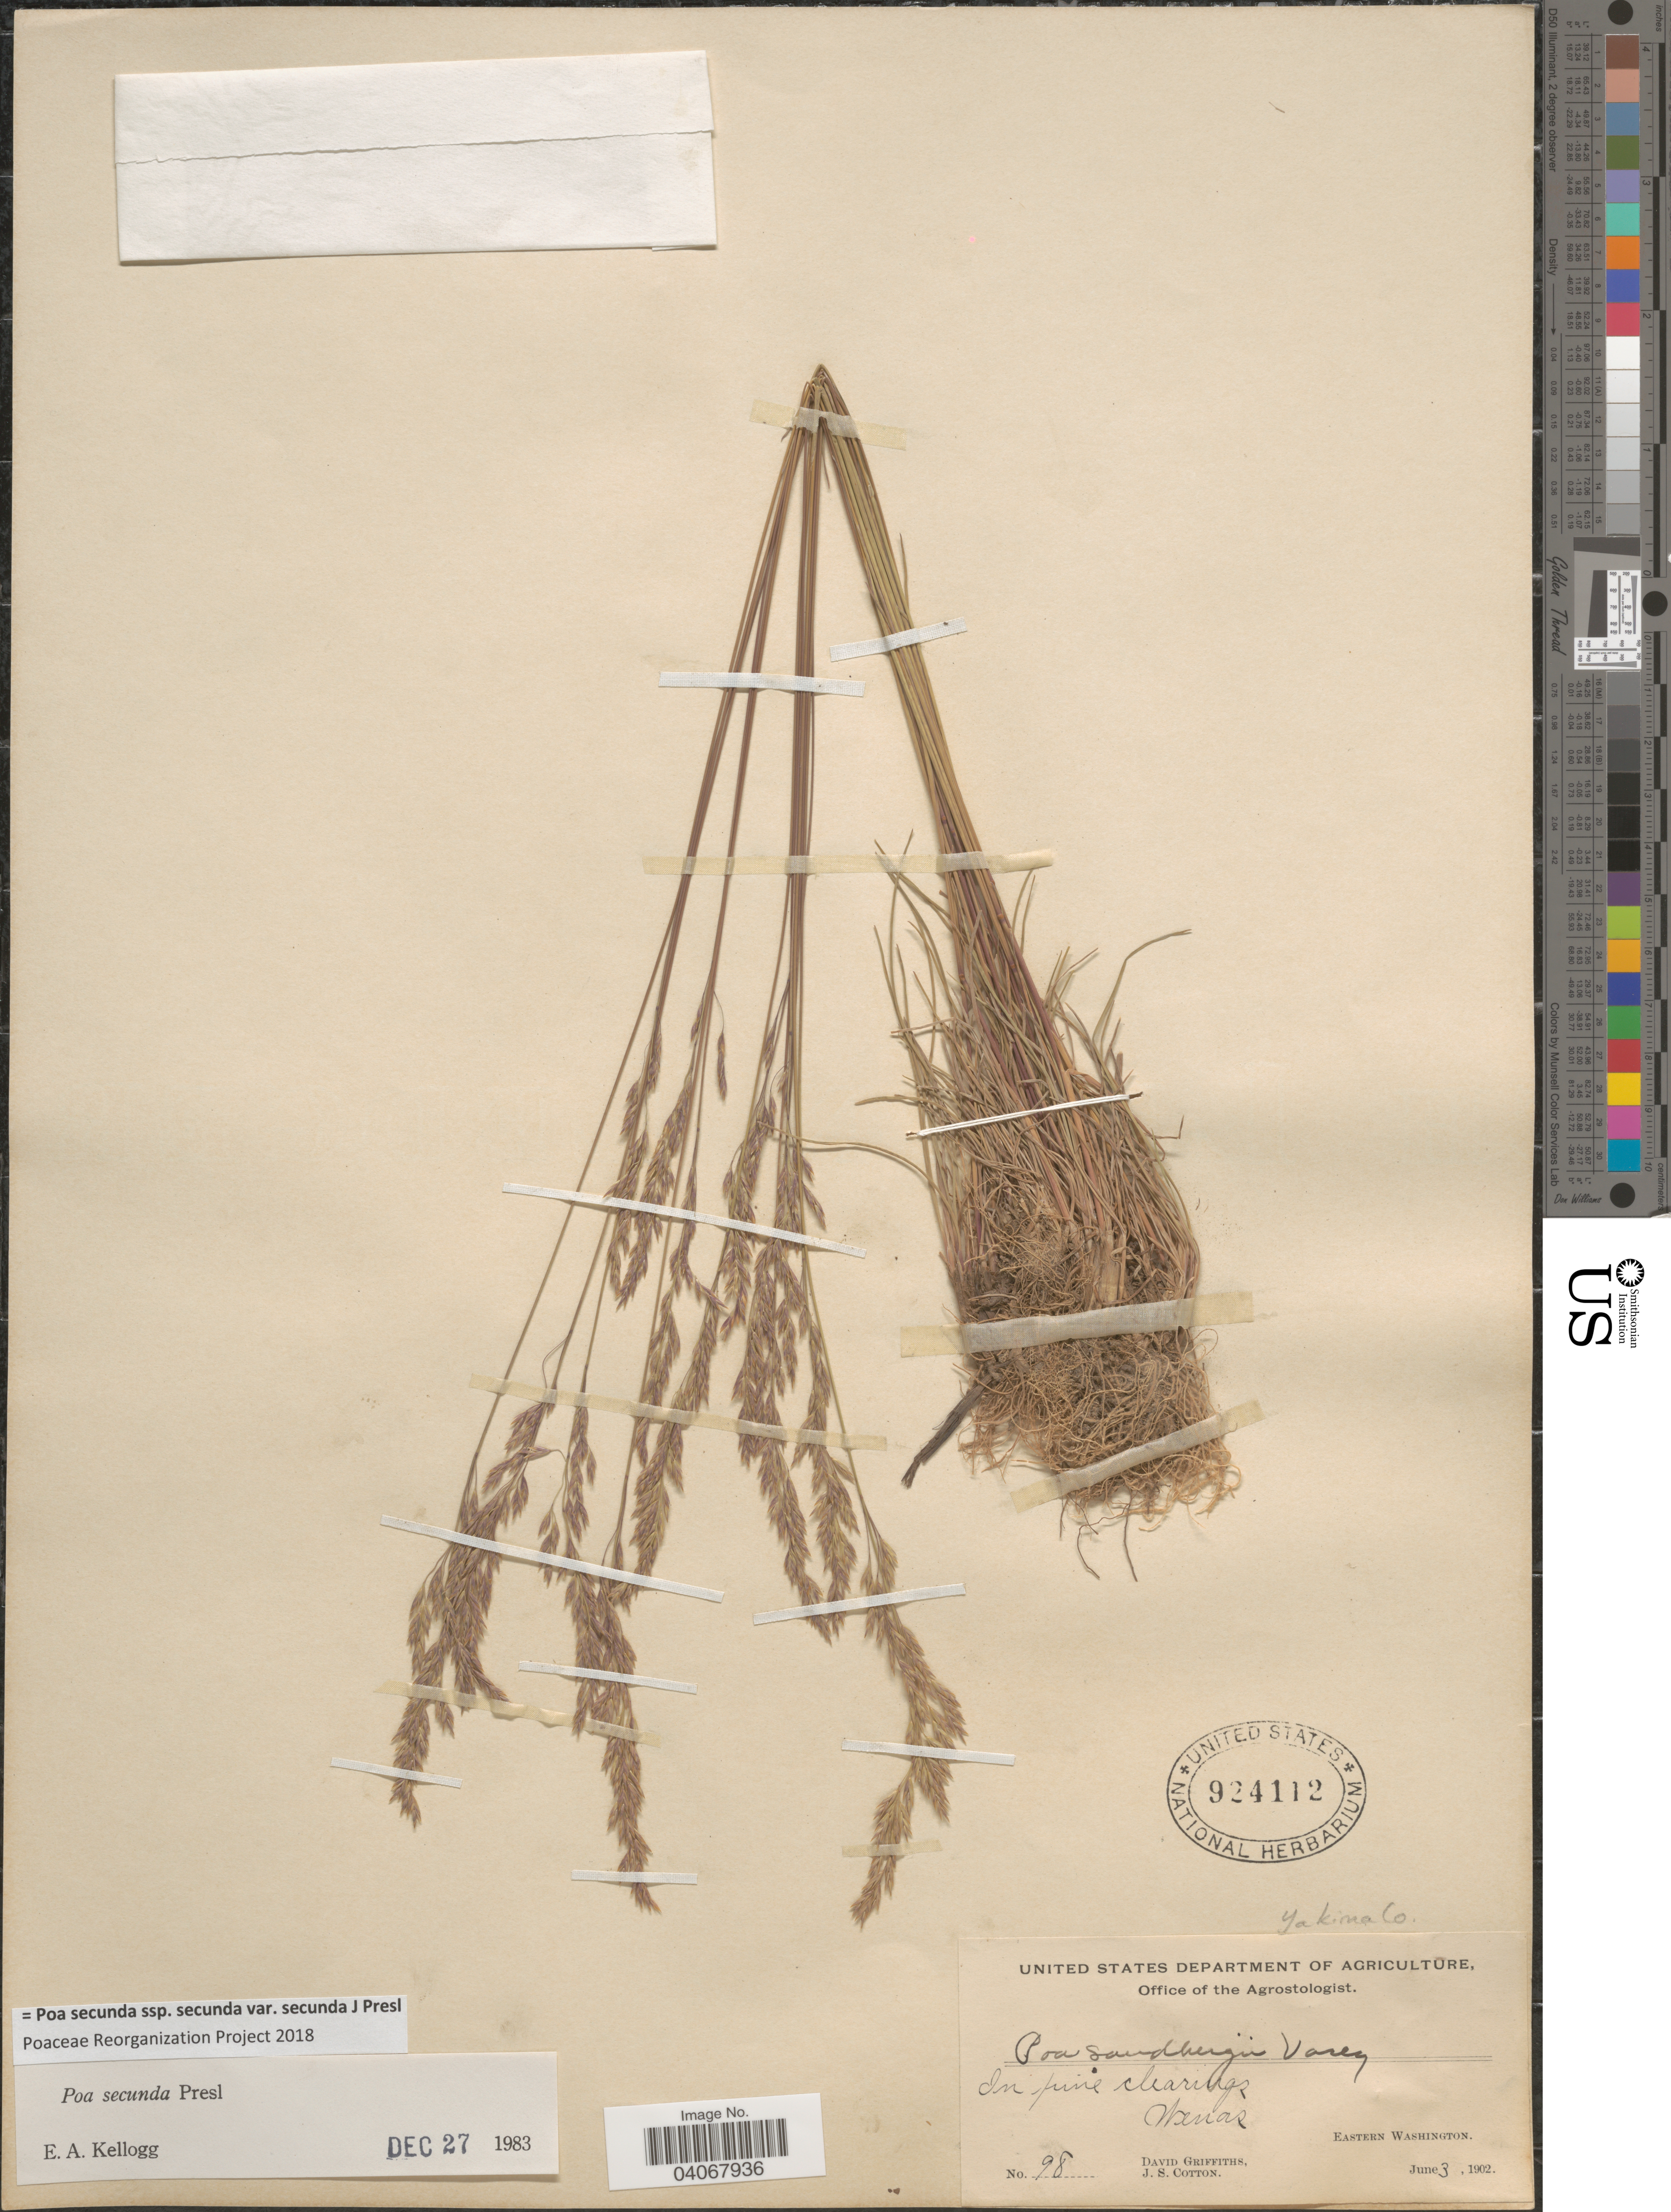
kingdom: Plantae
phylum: Tracheophyta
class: Liliopsida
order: Poales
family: Poaceae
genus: Poa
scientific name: Poa secunda subsp. secunda var. secunda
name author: J. Presl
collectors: D. Griffiths & J. S. Cotton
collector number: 98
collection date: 1902-06-03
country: United States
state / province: Washington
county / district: Yakima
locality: In pine clearings. Wenas. Eastern Washington. Yakima Co.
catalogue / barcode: US 924112